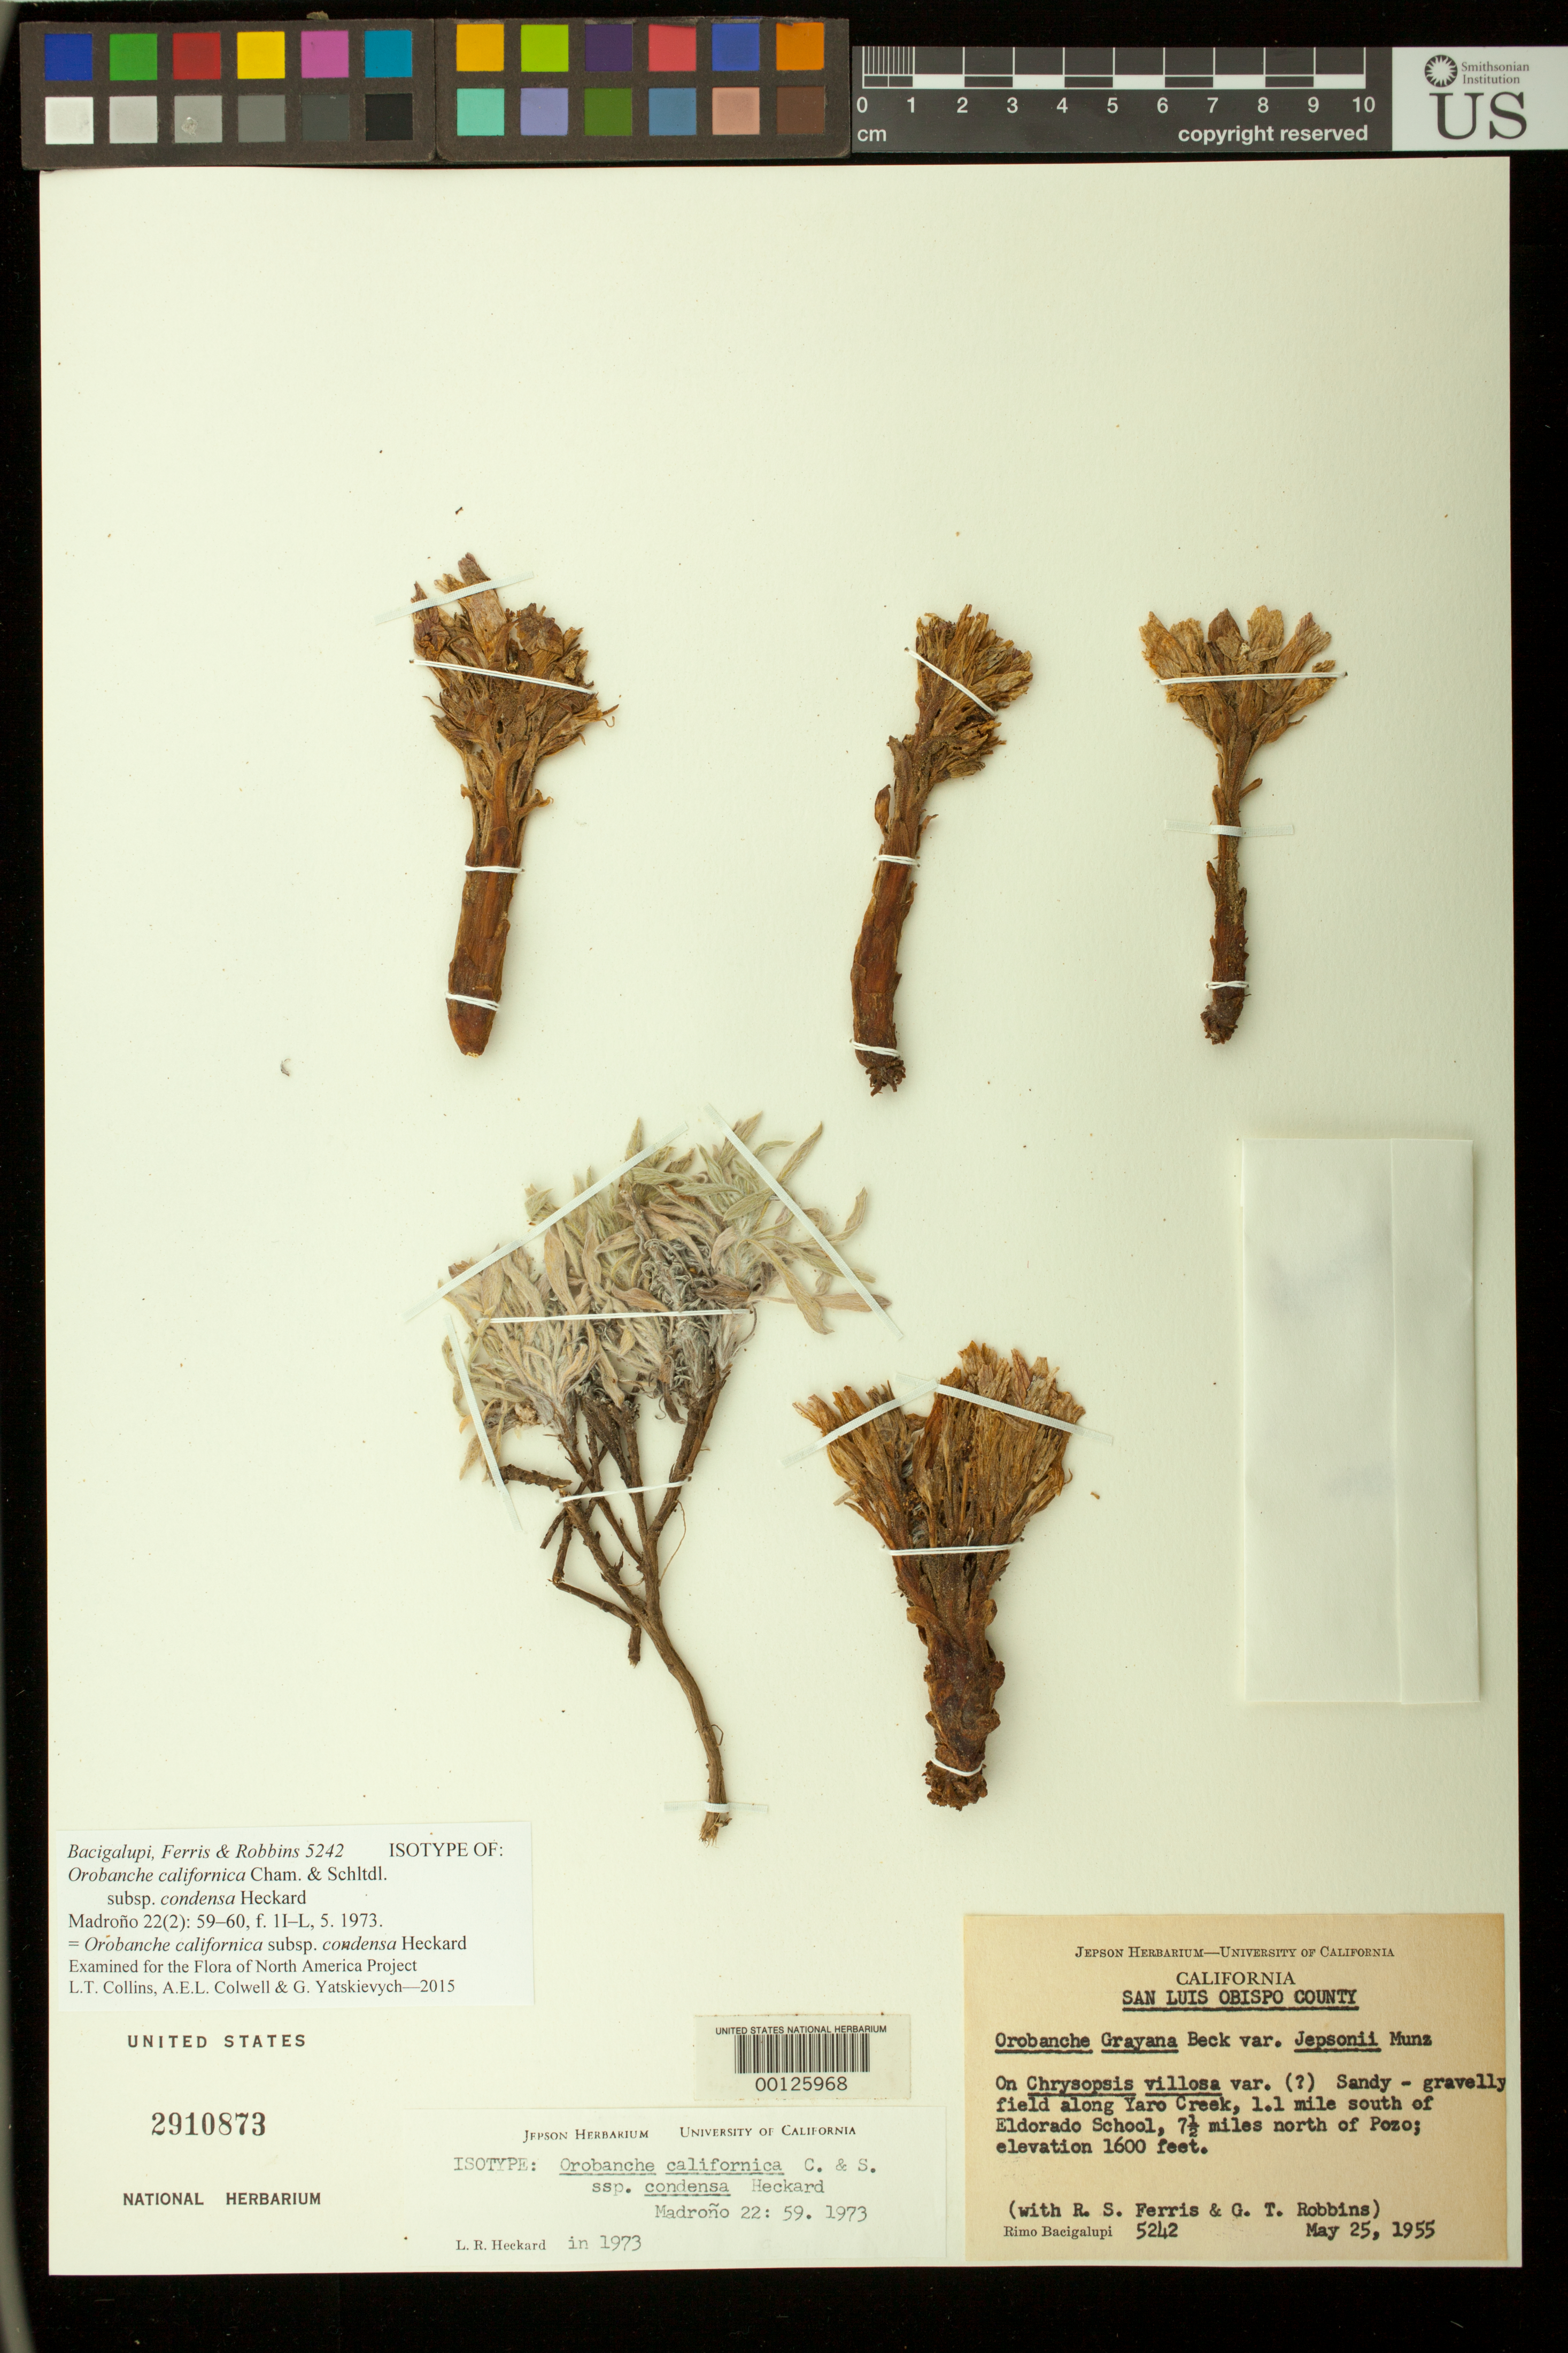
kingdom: Plantae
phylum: Tracheophyta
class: Magnoliopsida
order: Lamiales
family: Orobanchaceae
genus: Orobanche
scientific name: Orobanche californica subsp. condensa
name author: Heckard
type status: Isotype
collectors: R. Bacigalupi, R. S. Ferris & G. T. Robbins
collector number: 5242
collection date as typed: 25 May 1955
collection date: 1955-05-25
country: United States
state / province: California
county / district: San Luis Obispo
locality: Gravelly field Along Yaro Creek, 1.1 mile south of Eldorado School, 7 1/2 miles north of Pozo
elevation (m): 488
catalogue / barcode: US 2910873